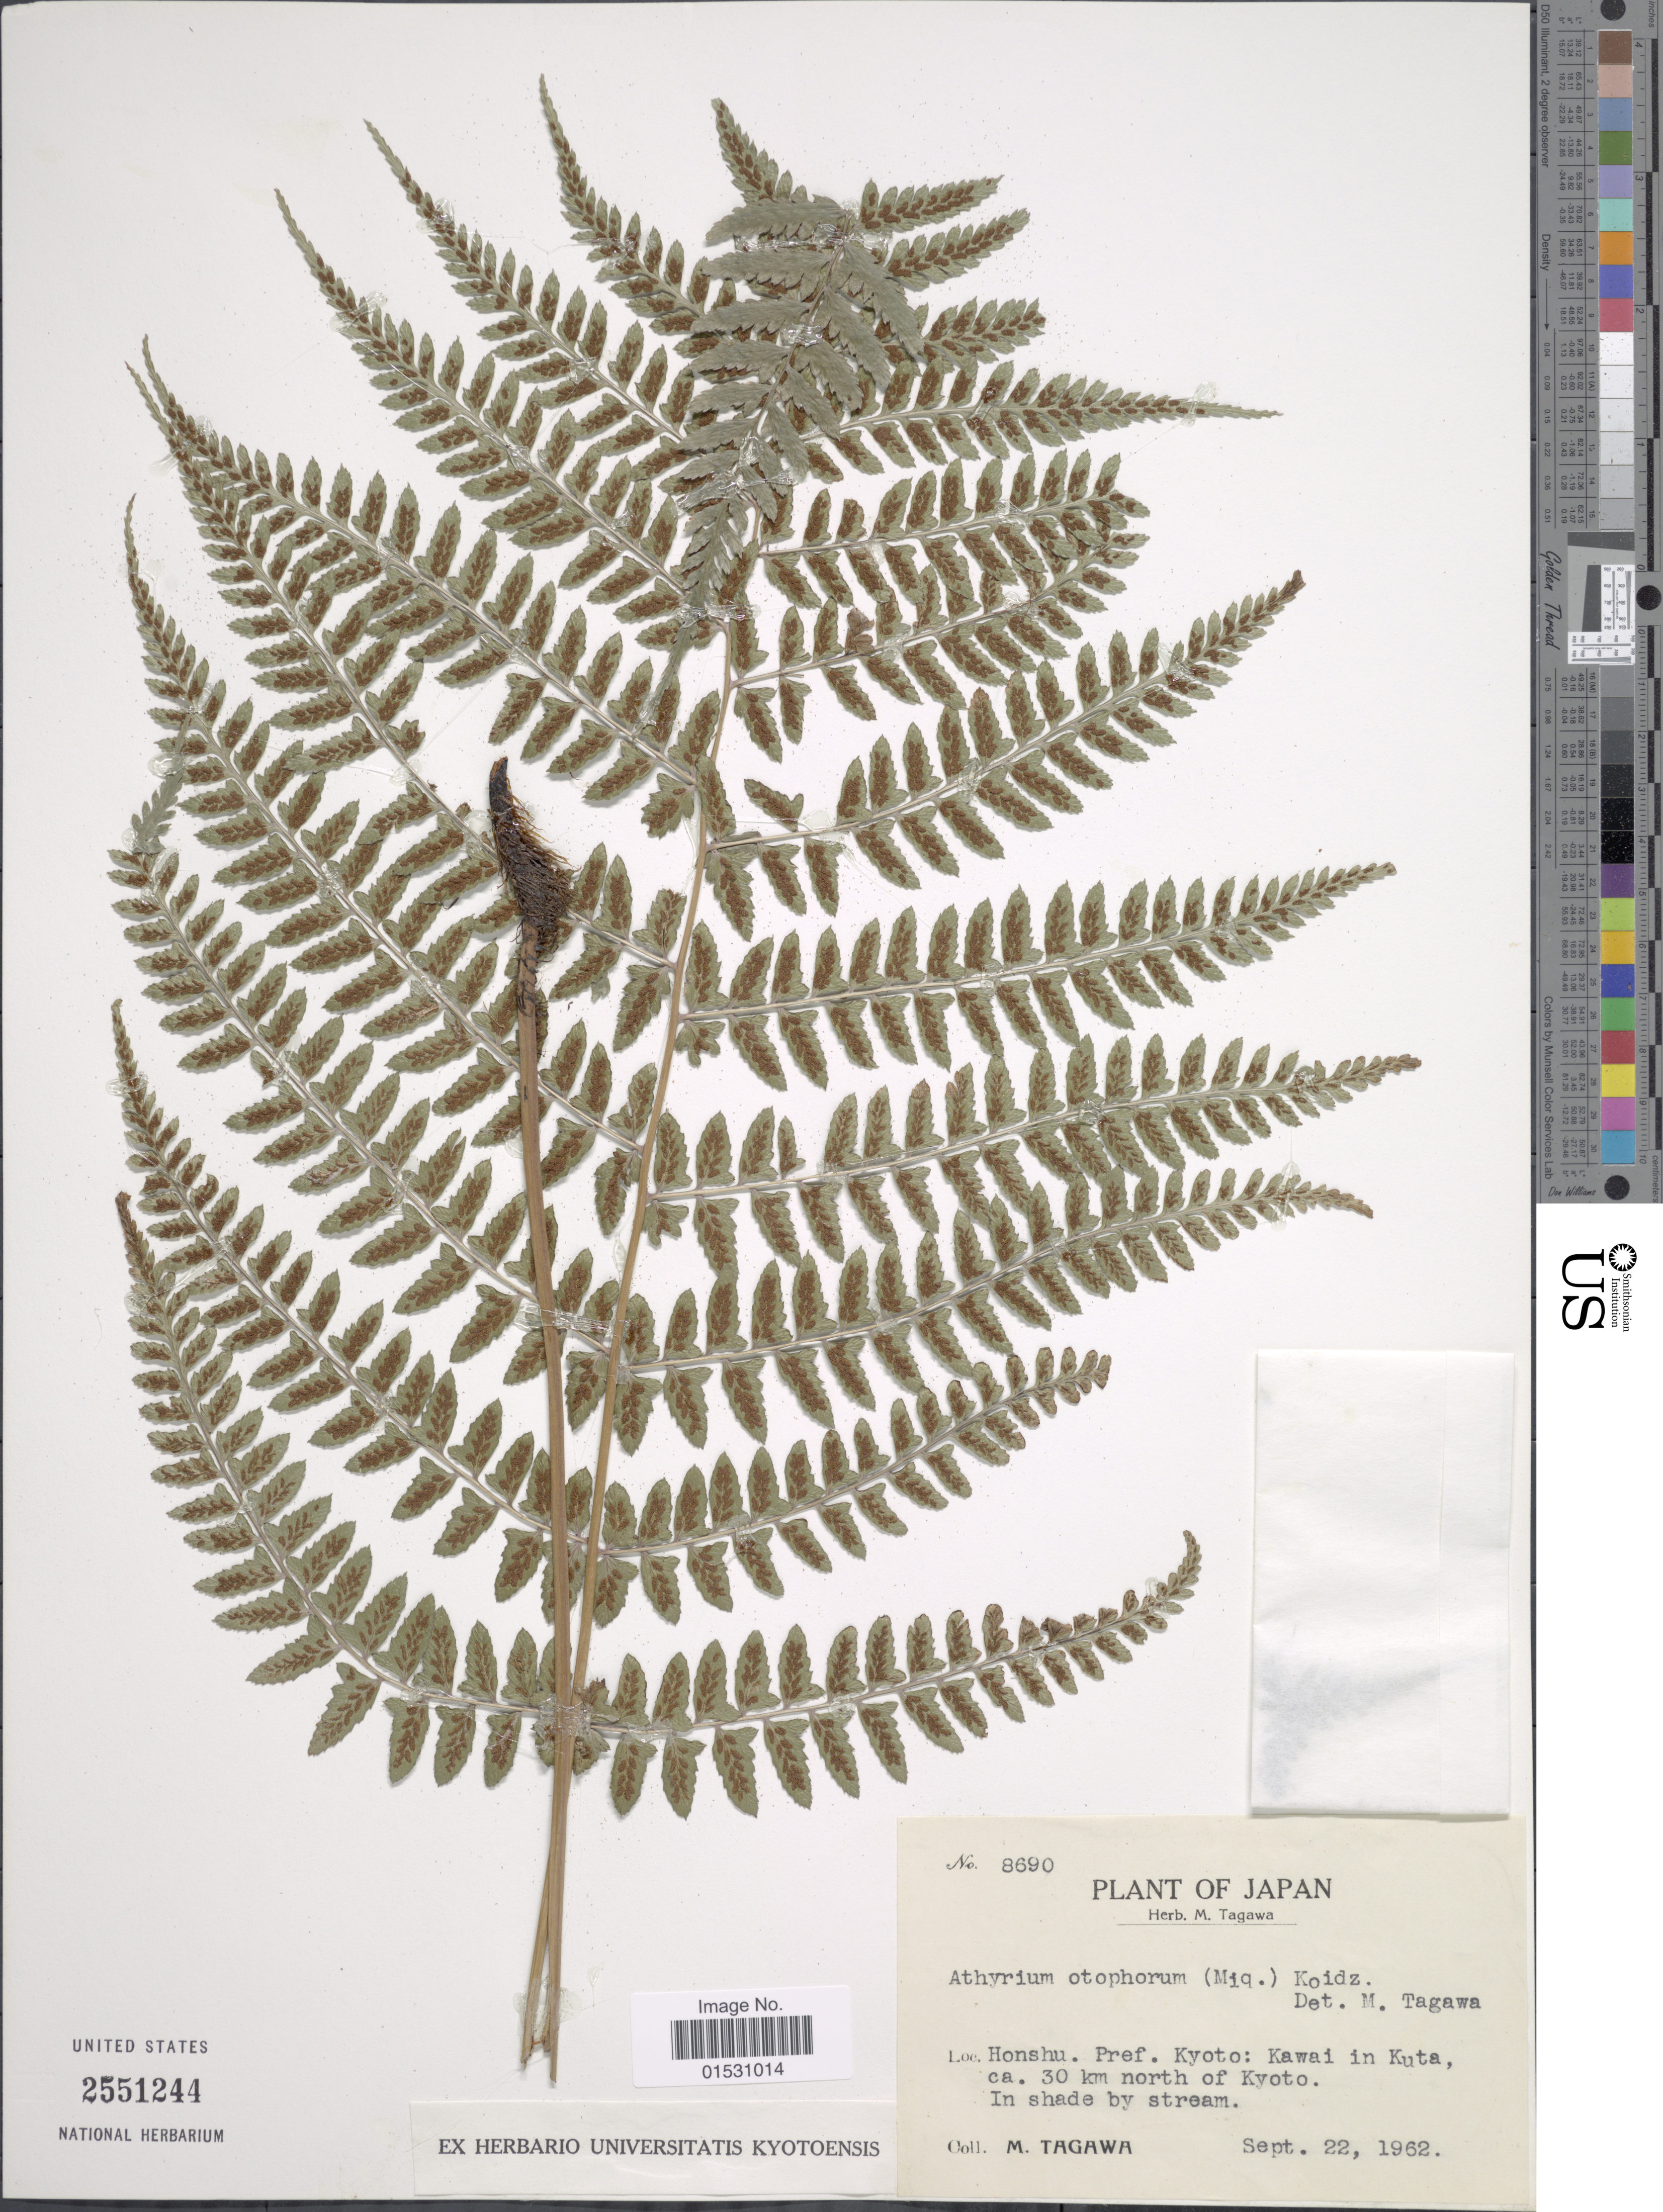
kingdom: Plantae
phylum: Tracheophyta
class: Polypodiopsida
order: Polypodiales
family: Athyriaceae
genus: Athyrium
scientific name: Athyrium otophorum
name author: (Miq.) Koidz.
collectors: M. Tagawa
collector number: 8690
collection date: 1962-09-22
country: Japan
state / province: Kyoto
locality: Honshu. Pref. Kyoto: Kawai in Kuta, ca. 30 km north of Kyoto.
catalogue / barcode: US 2551244